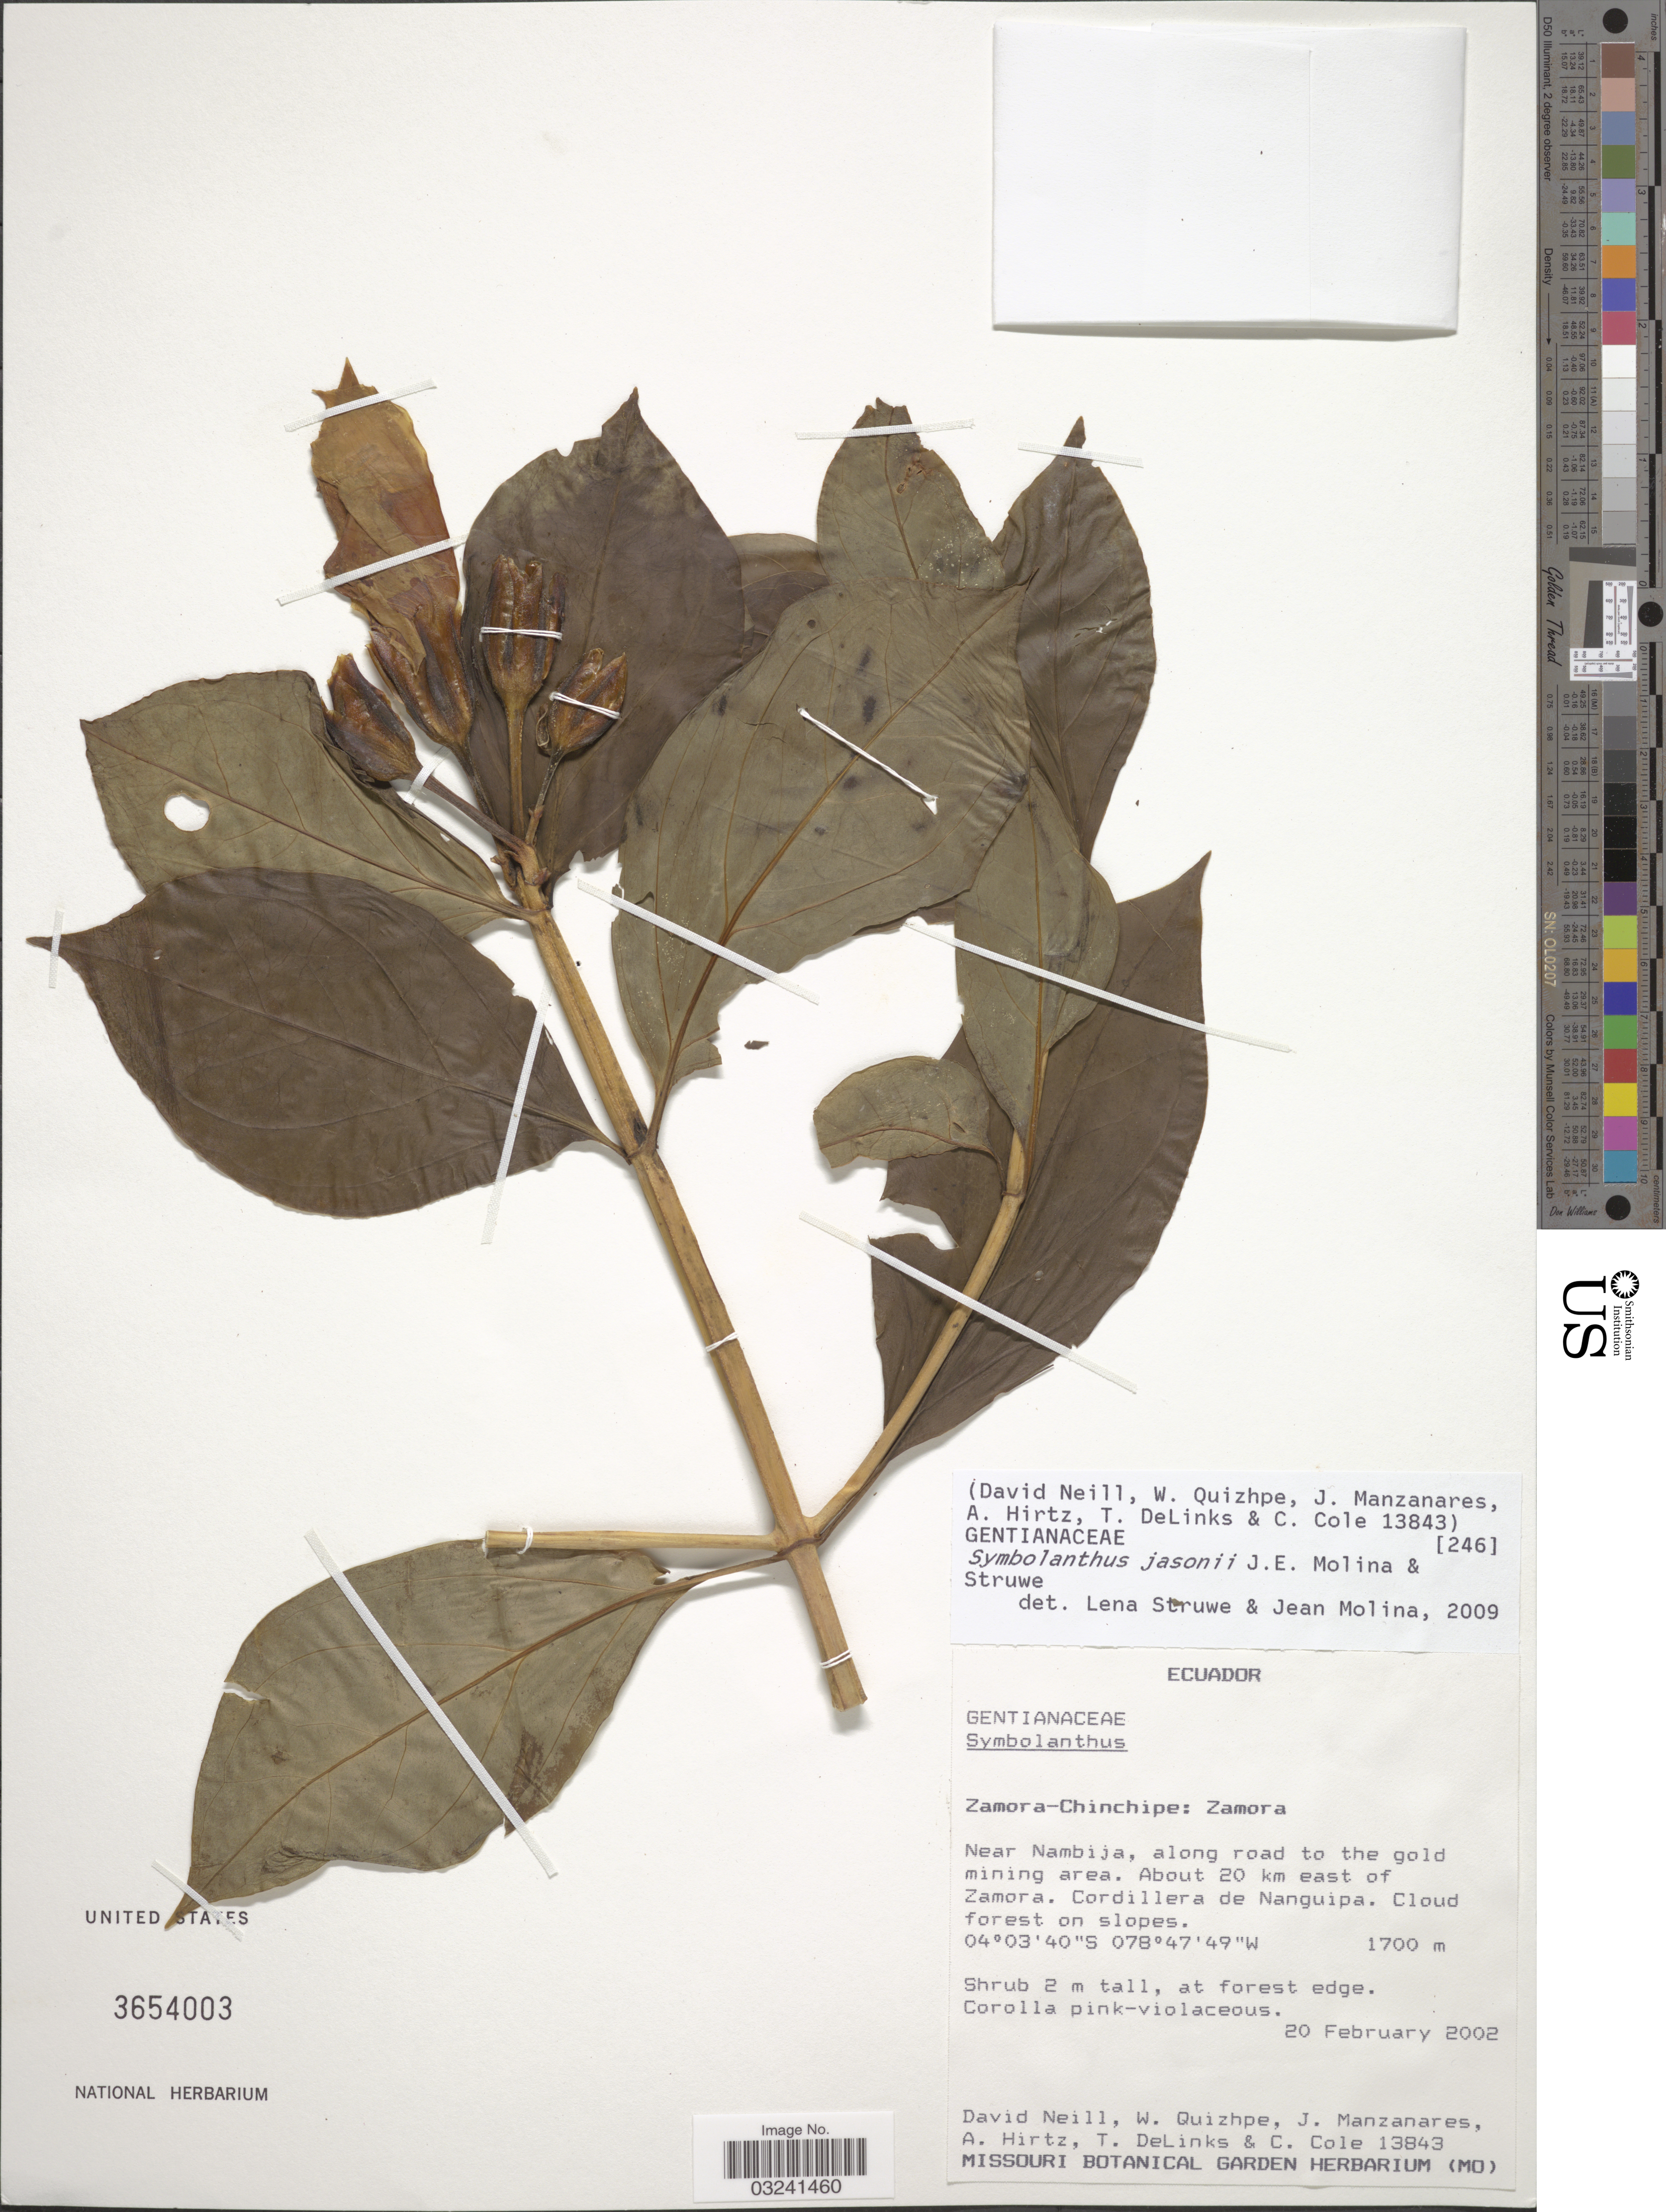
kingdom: Plantae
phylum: Tracheophyta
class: Magnoliopsida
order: Gentianales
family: Gentianaceae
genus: Symbolanthus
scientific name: Symbolanthus jasonii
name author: J.E. Molina & Struwe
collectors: D. Neill, W. Quizhpe, J. Manzanares, A. Hirtz & et al.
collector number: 13843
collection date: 2002-02-20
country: Ecuador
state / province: Zamora-Chinchipe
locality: Zamora. Near Nambija, along road to the gols mining area. About 20 km east of Zamora. Cordillera de Nanguipa.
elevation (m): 1700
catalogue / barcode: US 3654003